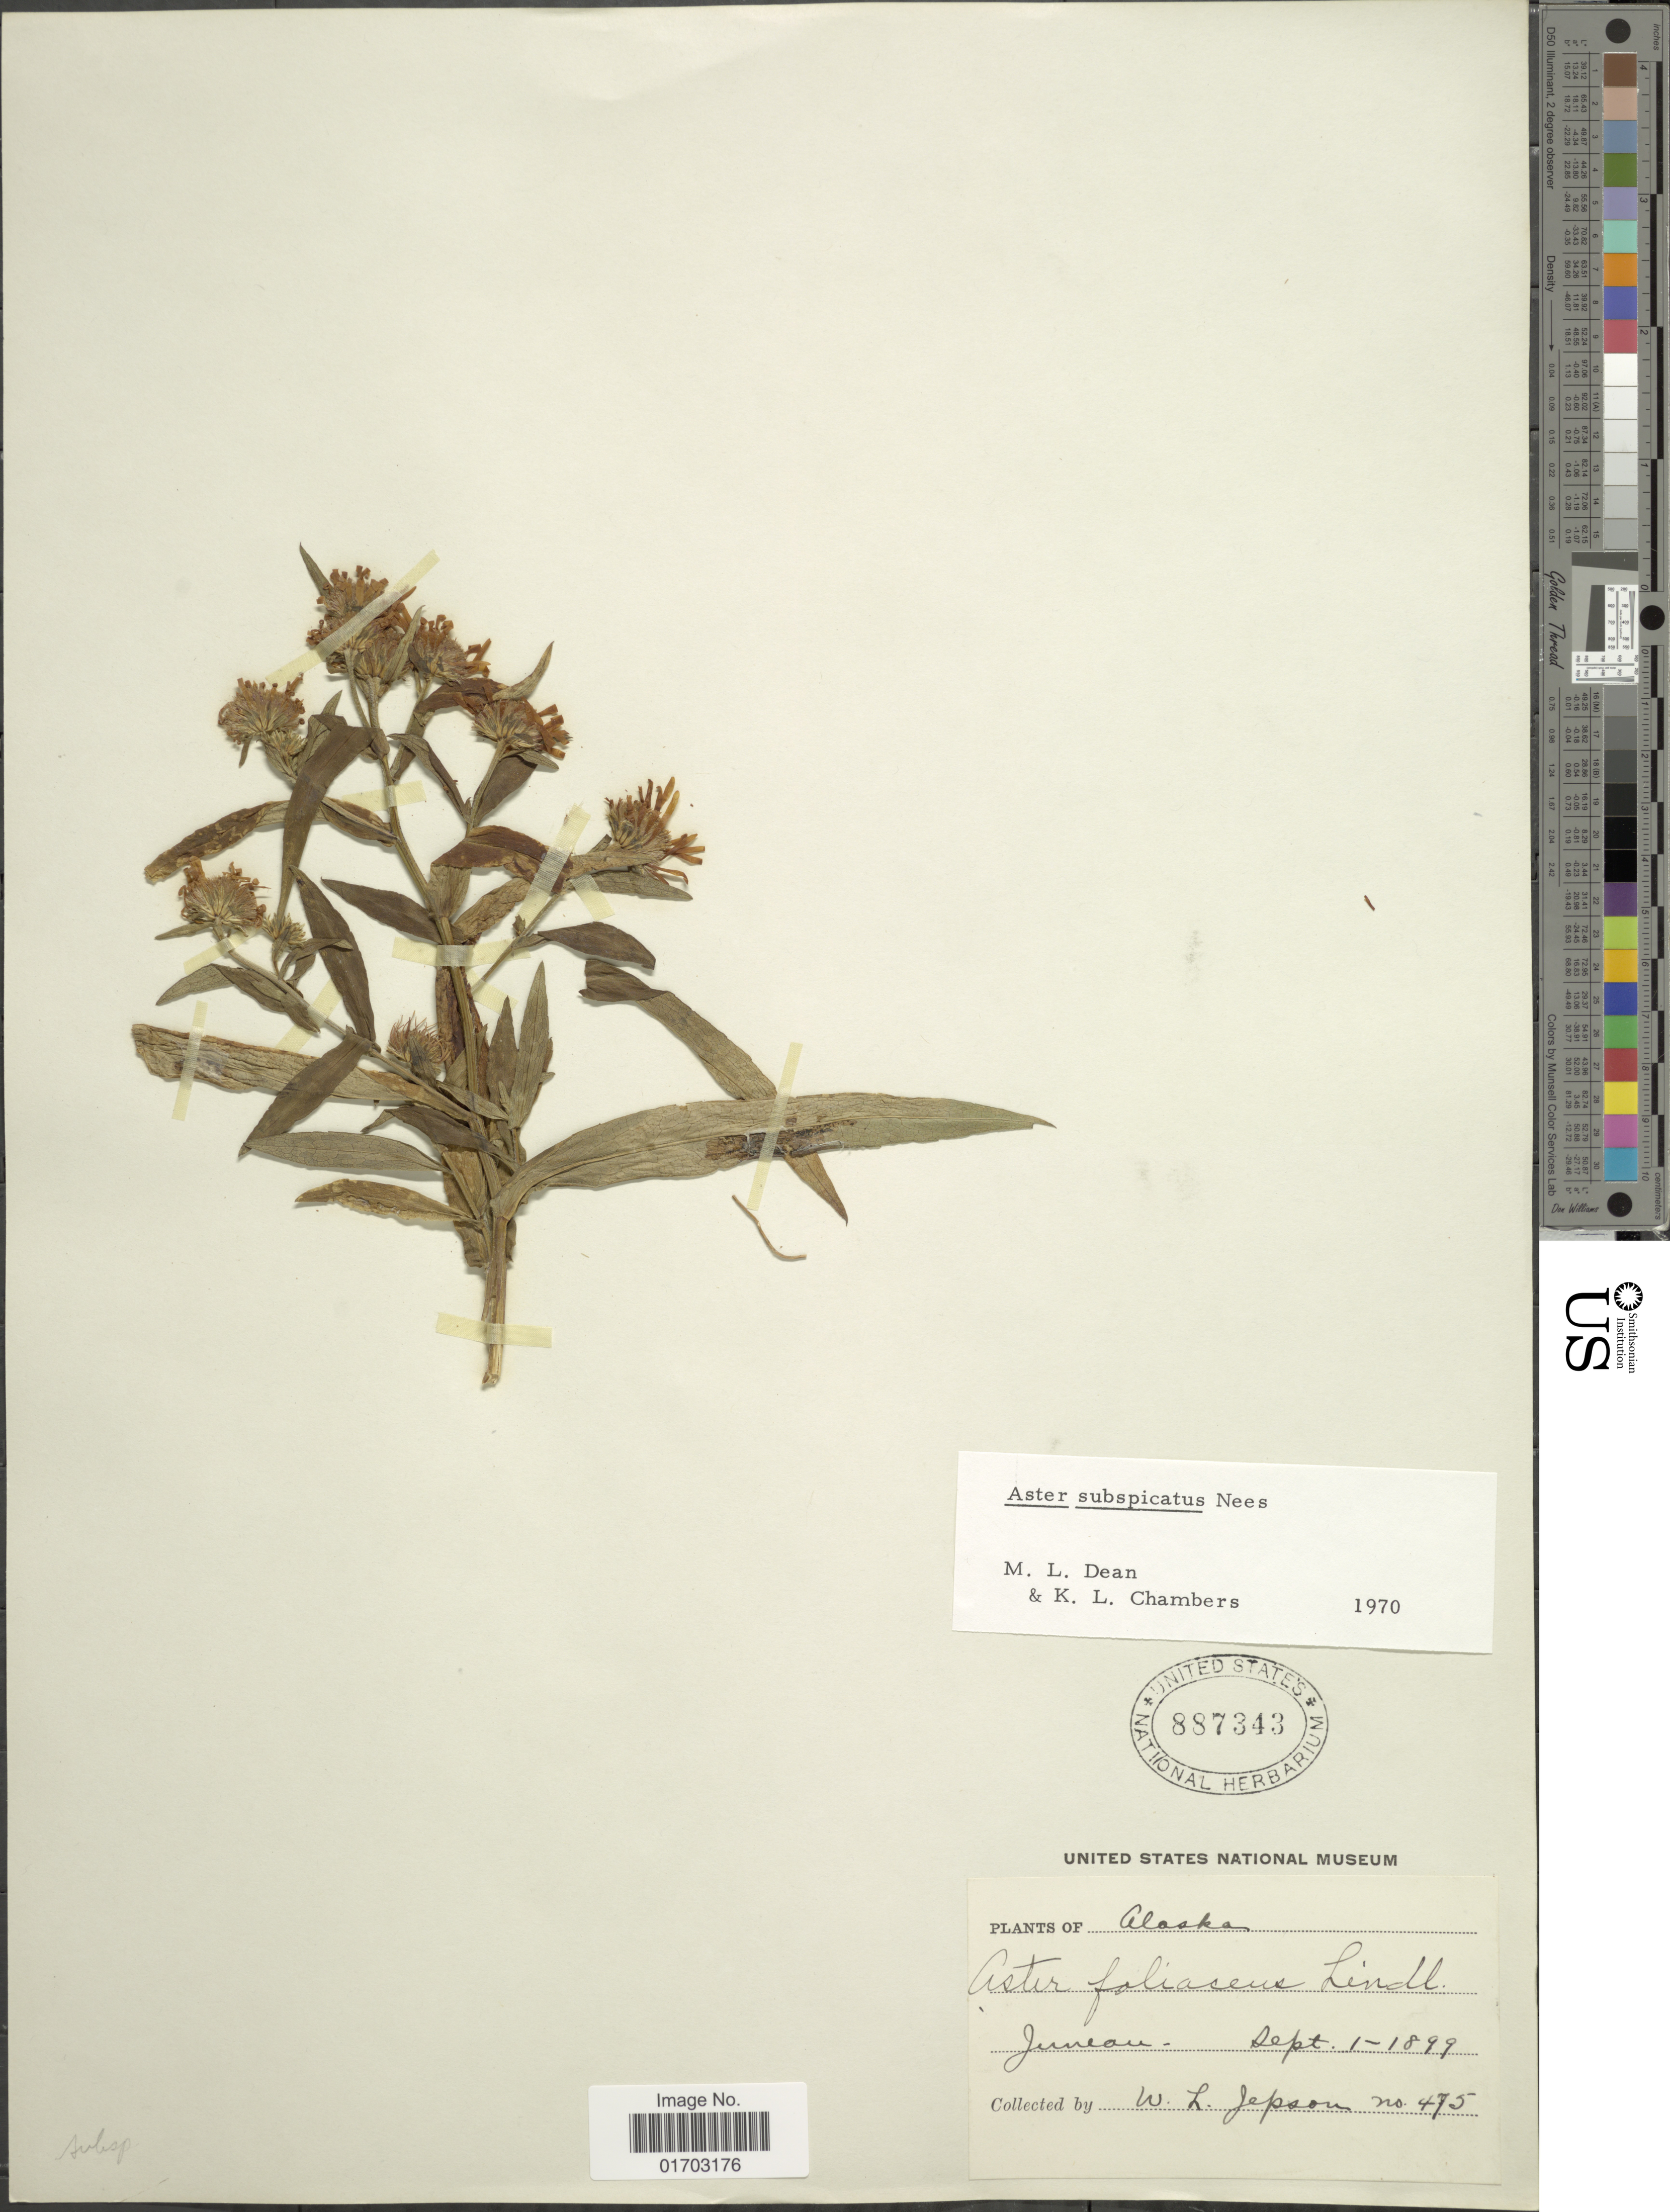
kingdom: Plantae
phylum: Tracheophyta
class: Magnoliopsida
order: Asterales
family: Asteraceae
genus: Symphyotrichum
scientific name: Symphyotrichum subspicatum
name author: (Nees) G.L. Nesom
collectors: W. L. Jepson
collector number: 475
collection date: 1899-09-01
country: United States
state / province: Alaska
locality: Juneau.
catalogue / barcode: US 887343